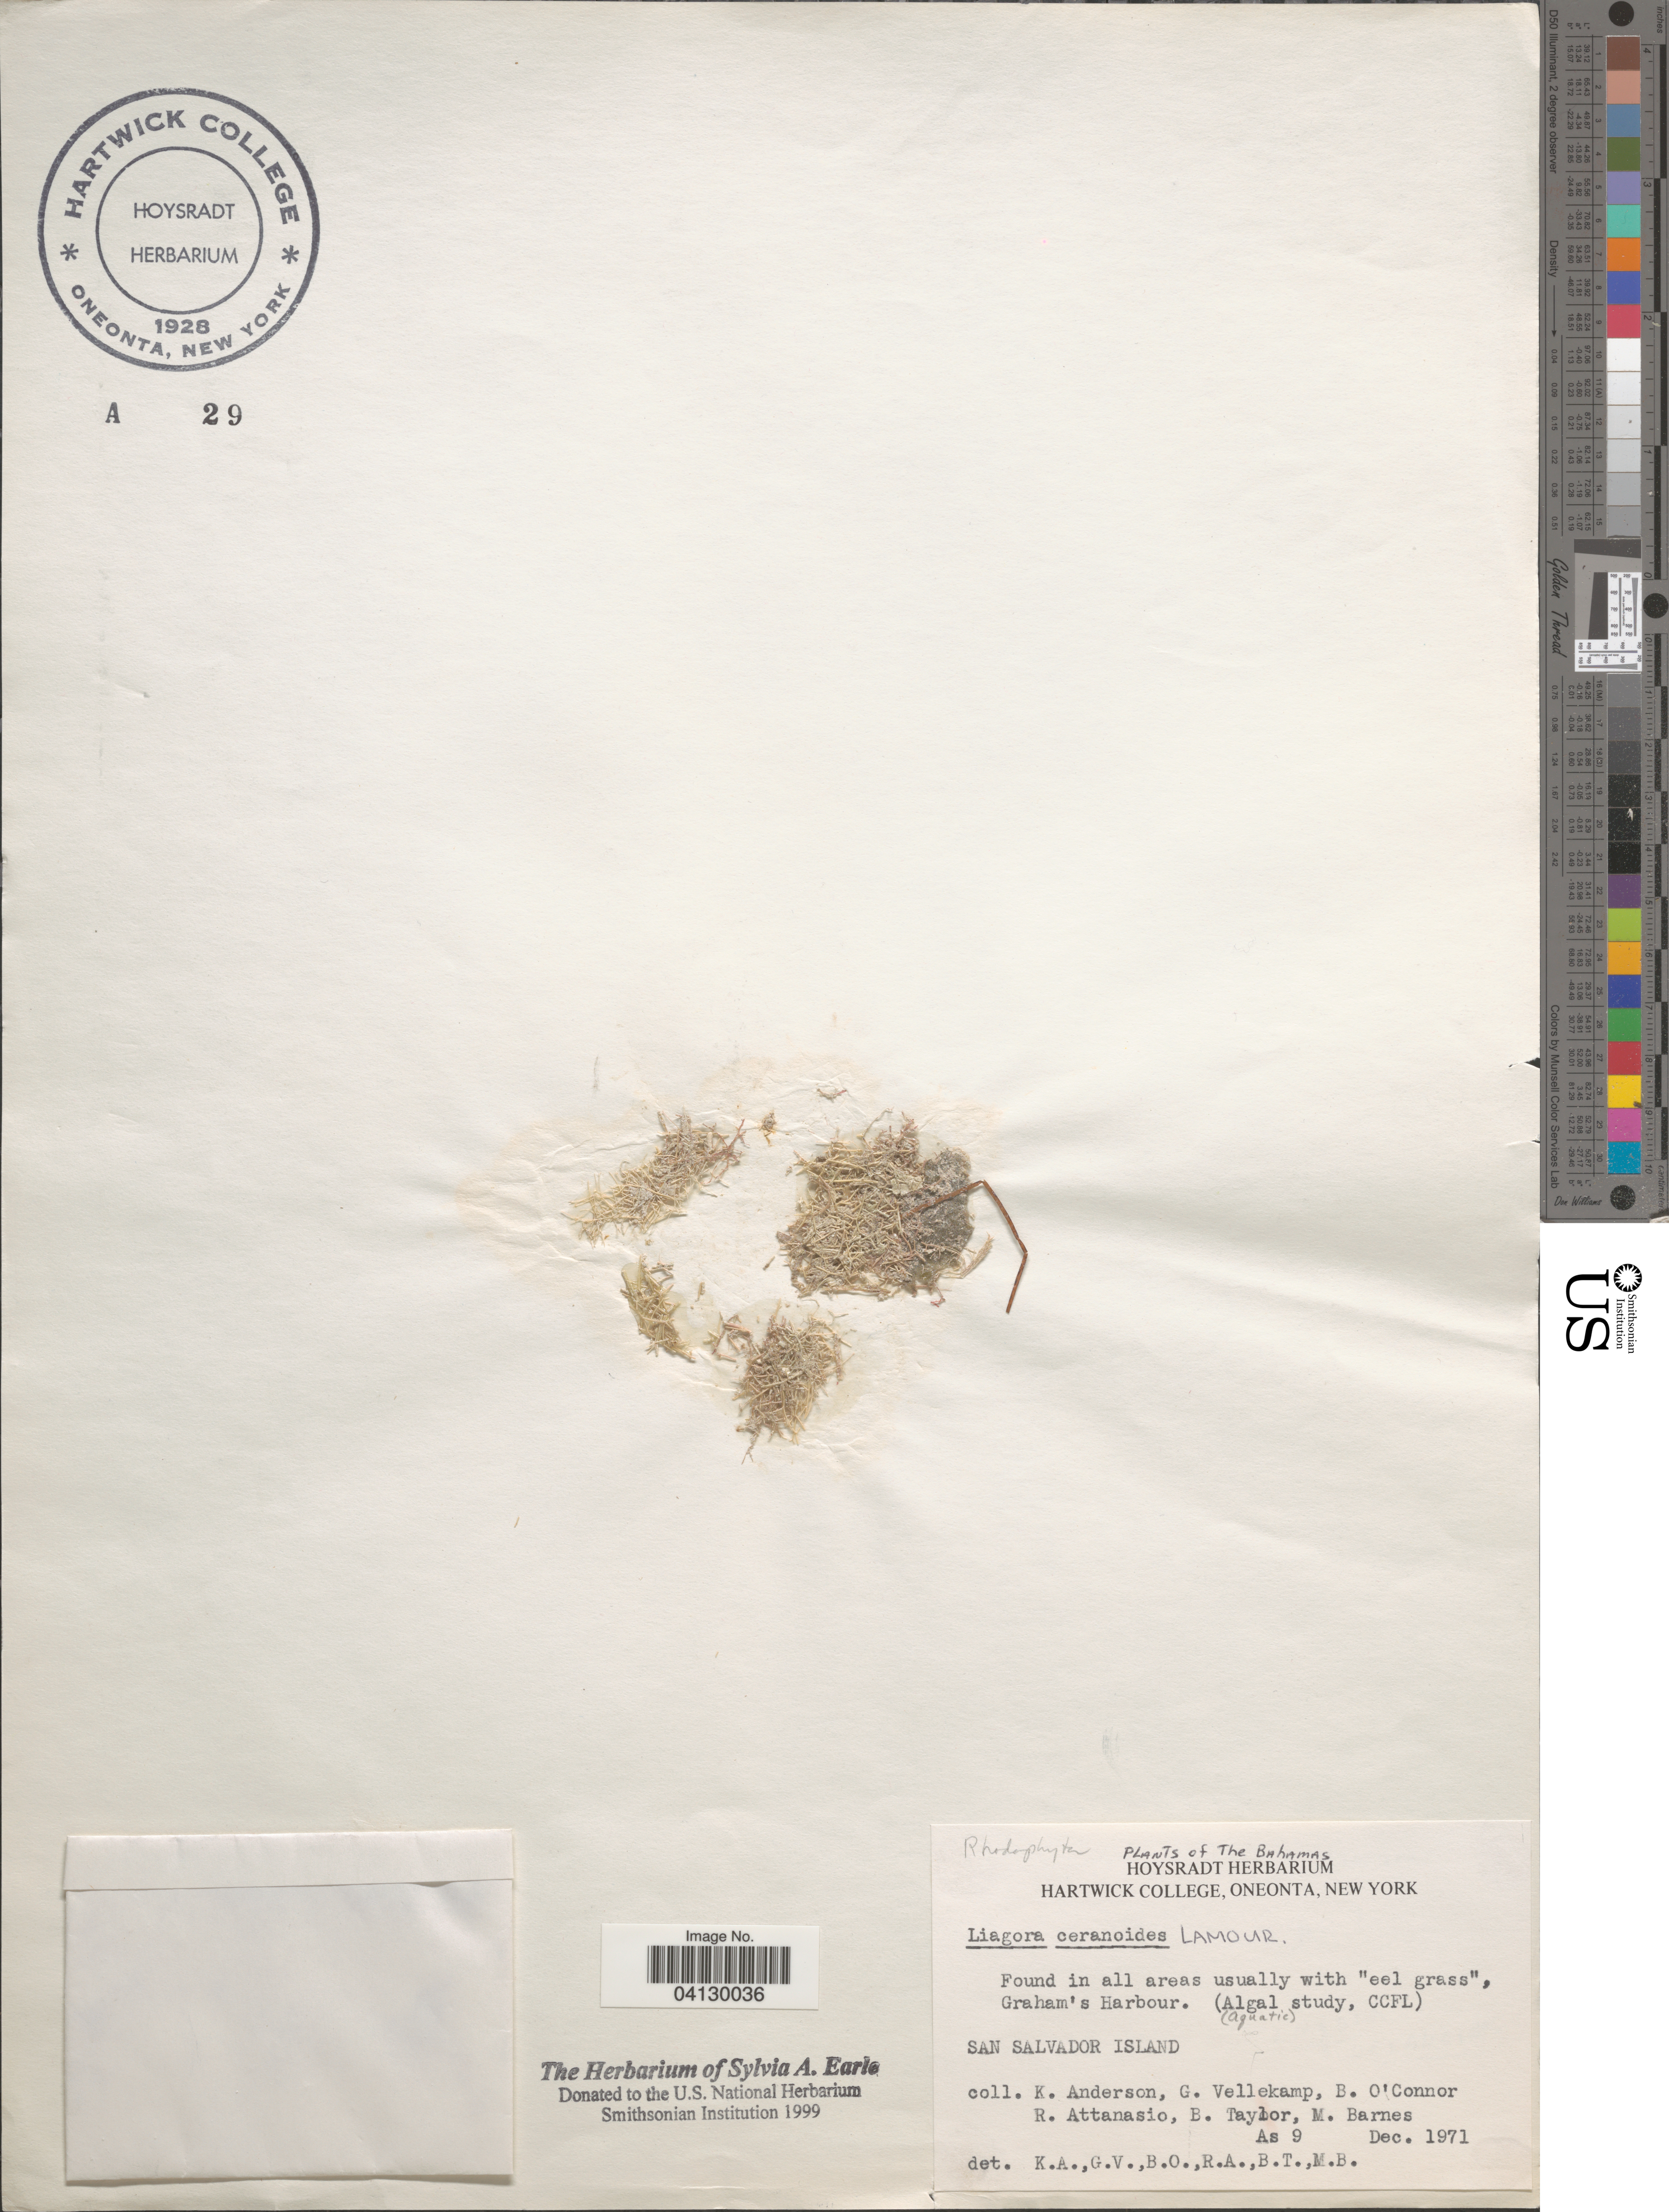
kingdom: Plantae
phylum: Rhodophyta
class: Florideophyceae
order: Corallinales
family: Lithophyllaceae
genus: Amphiroa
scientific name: Amphiroa sp.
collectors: K. Anderson, G. Vellekamp, B. O'Connor, R. Attanasio & et al.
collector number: As9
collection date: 1971-12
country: Bahamas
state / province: San Salvador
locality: Graham's Harbour. San Salvador Island.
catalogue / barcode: US 328804